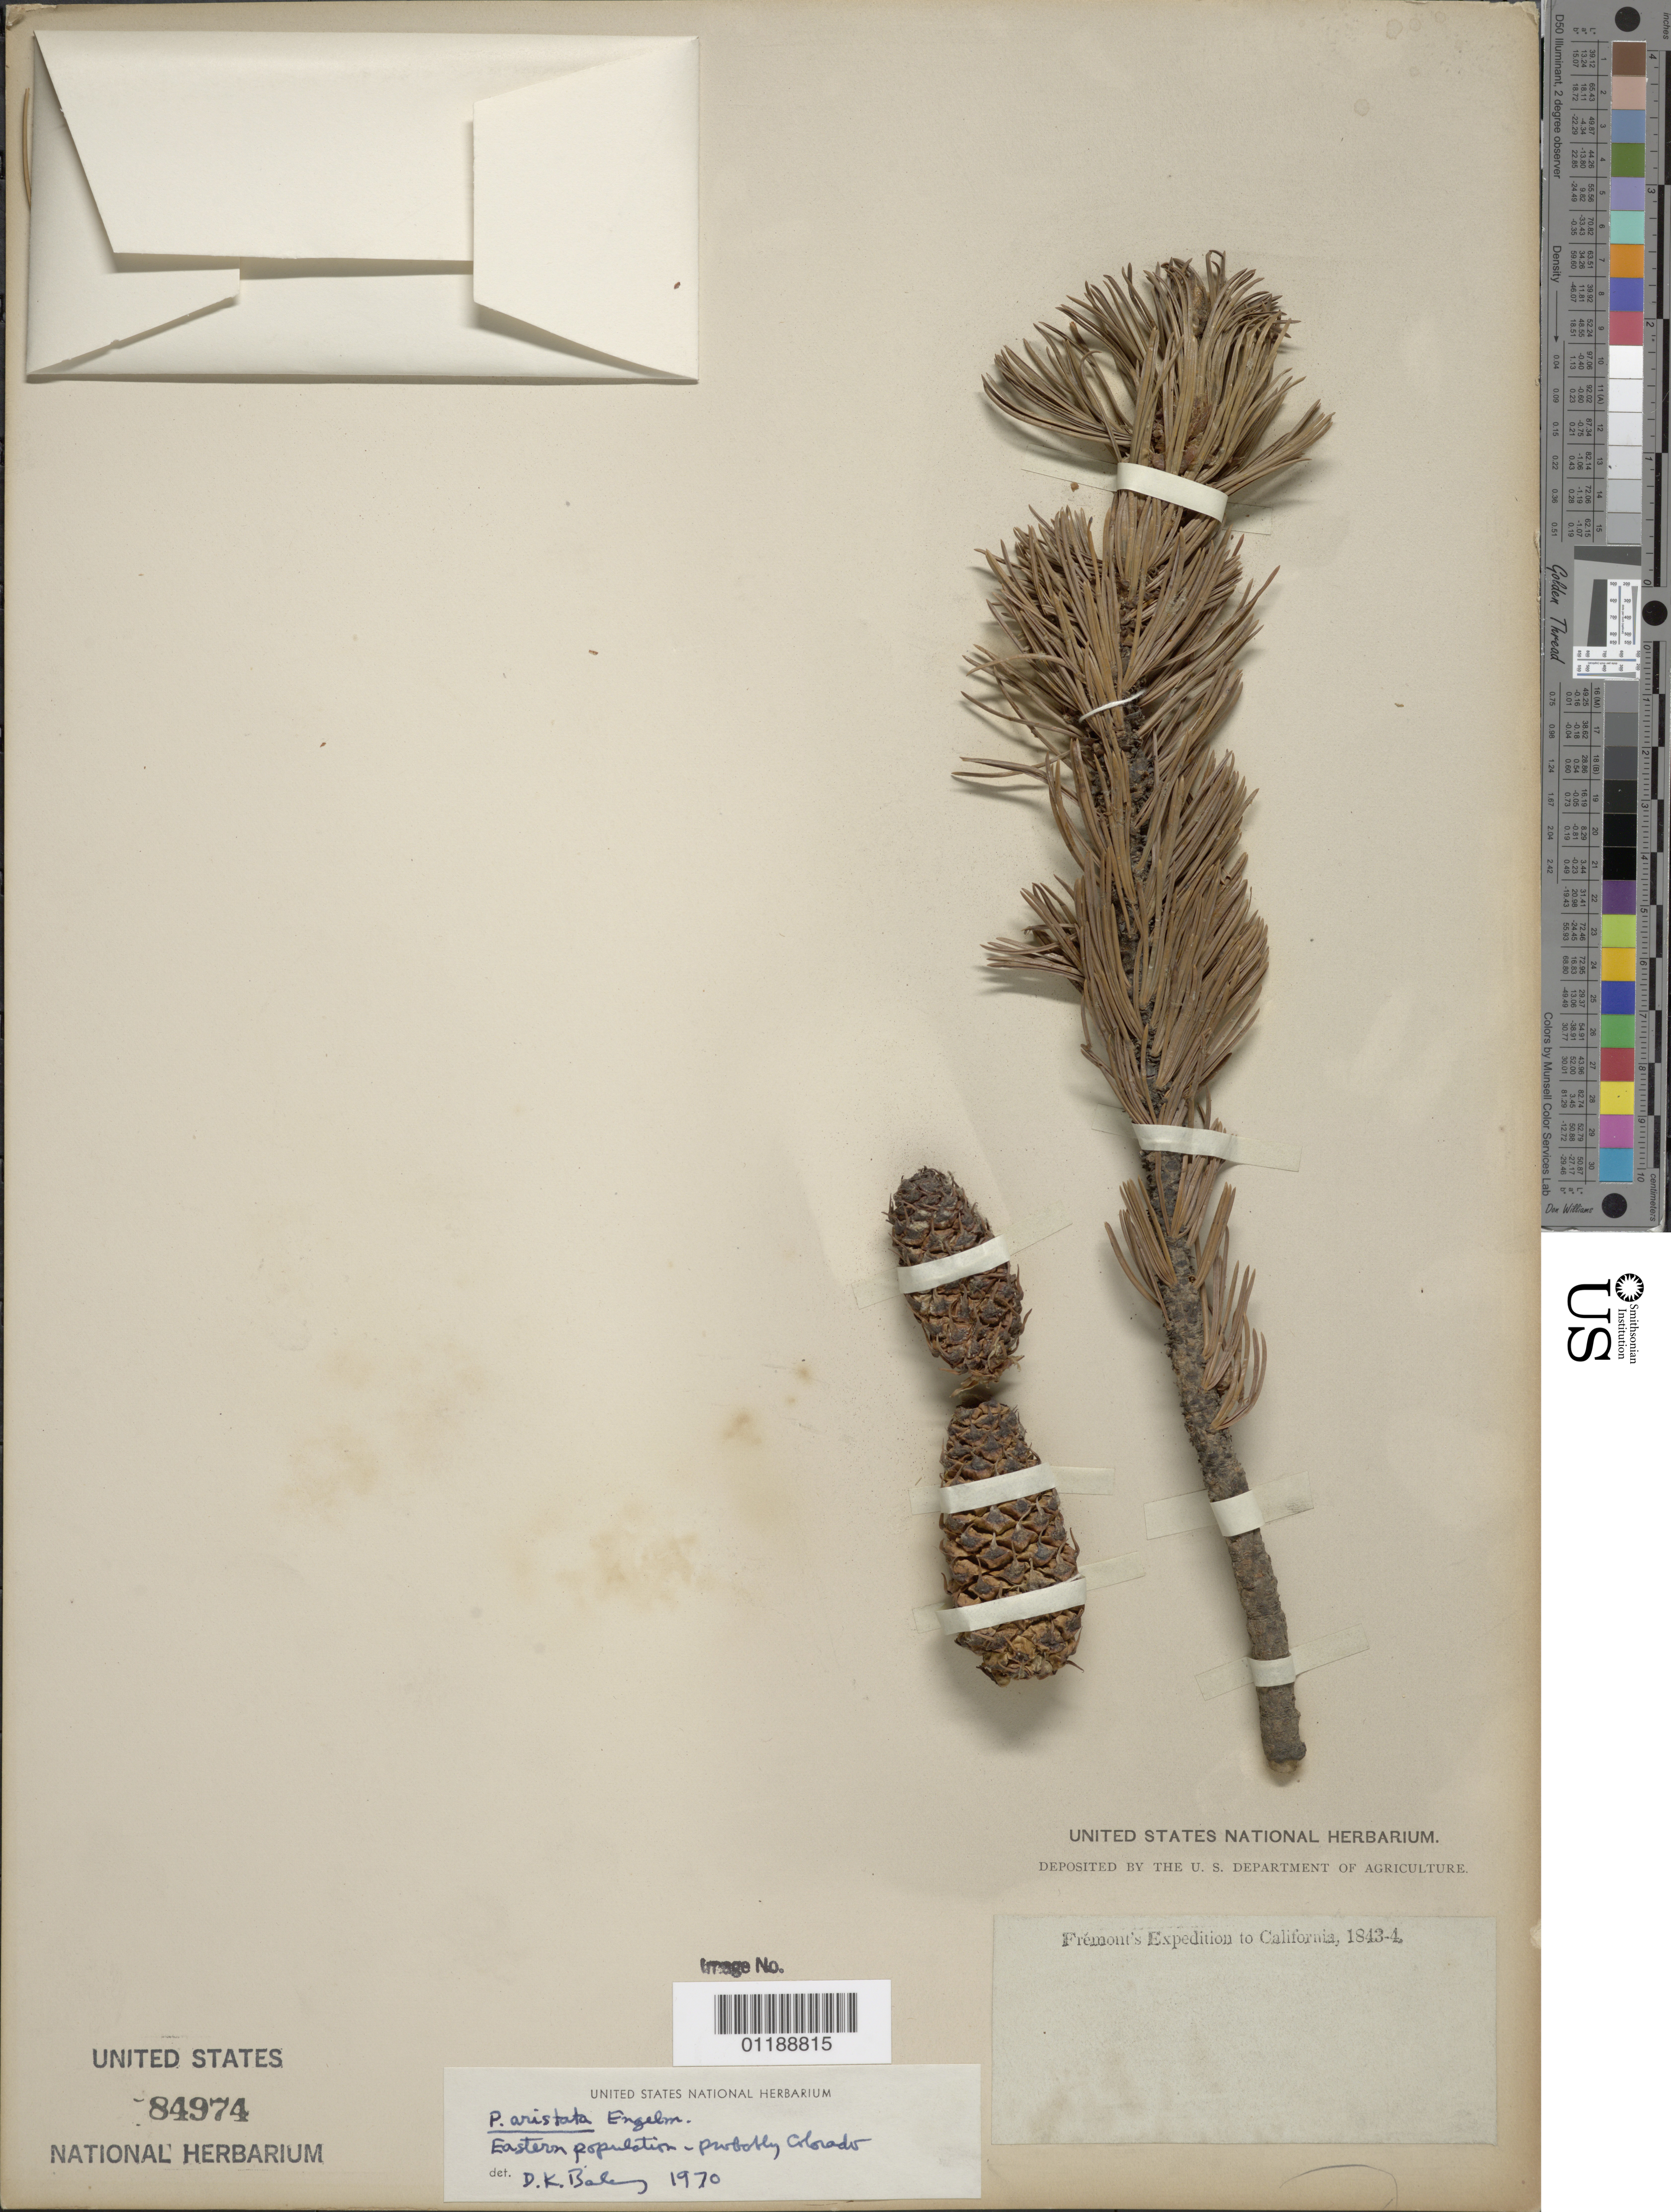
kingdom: Plantae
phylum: Tracheophyta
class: Pinopsida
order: Pinales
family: Pinaceae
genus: Pinus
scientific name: Pinus aristata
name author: Engelm.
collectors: Fremont Exped.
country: United States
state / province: California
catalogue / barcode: US 84974